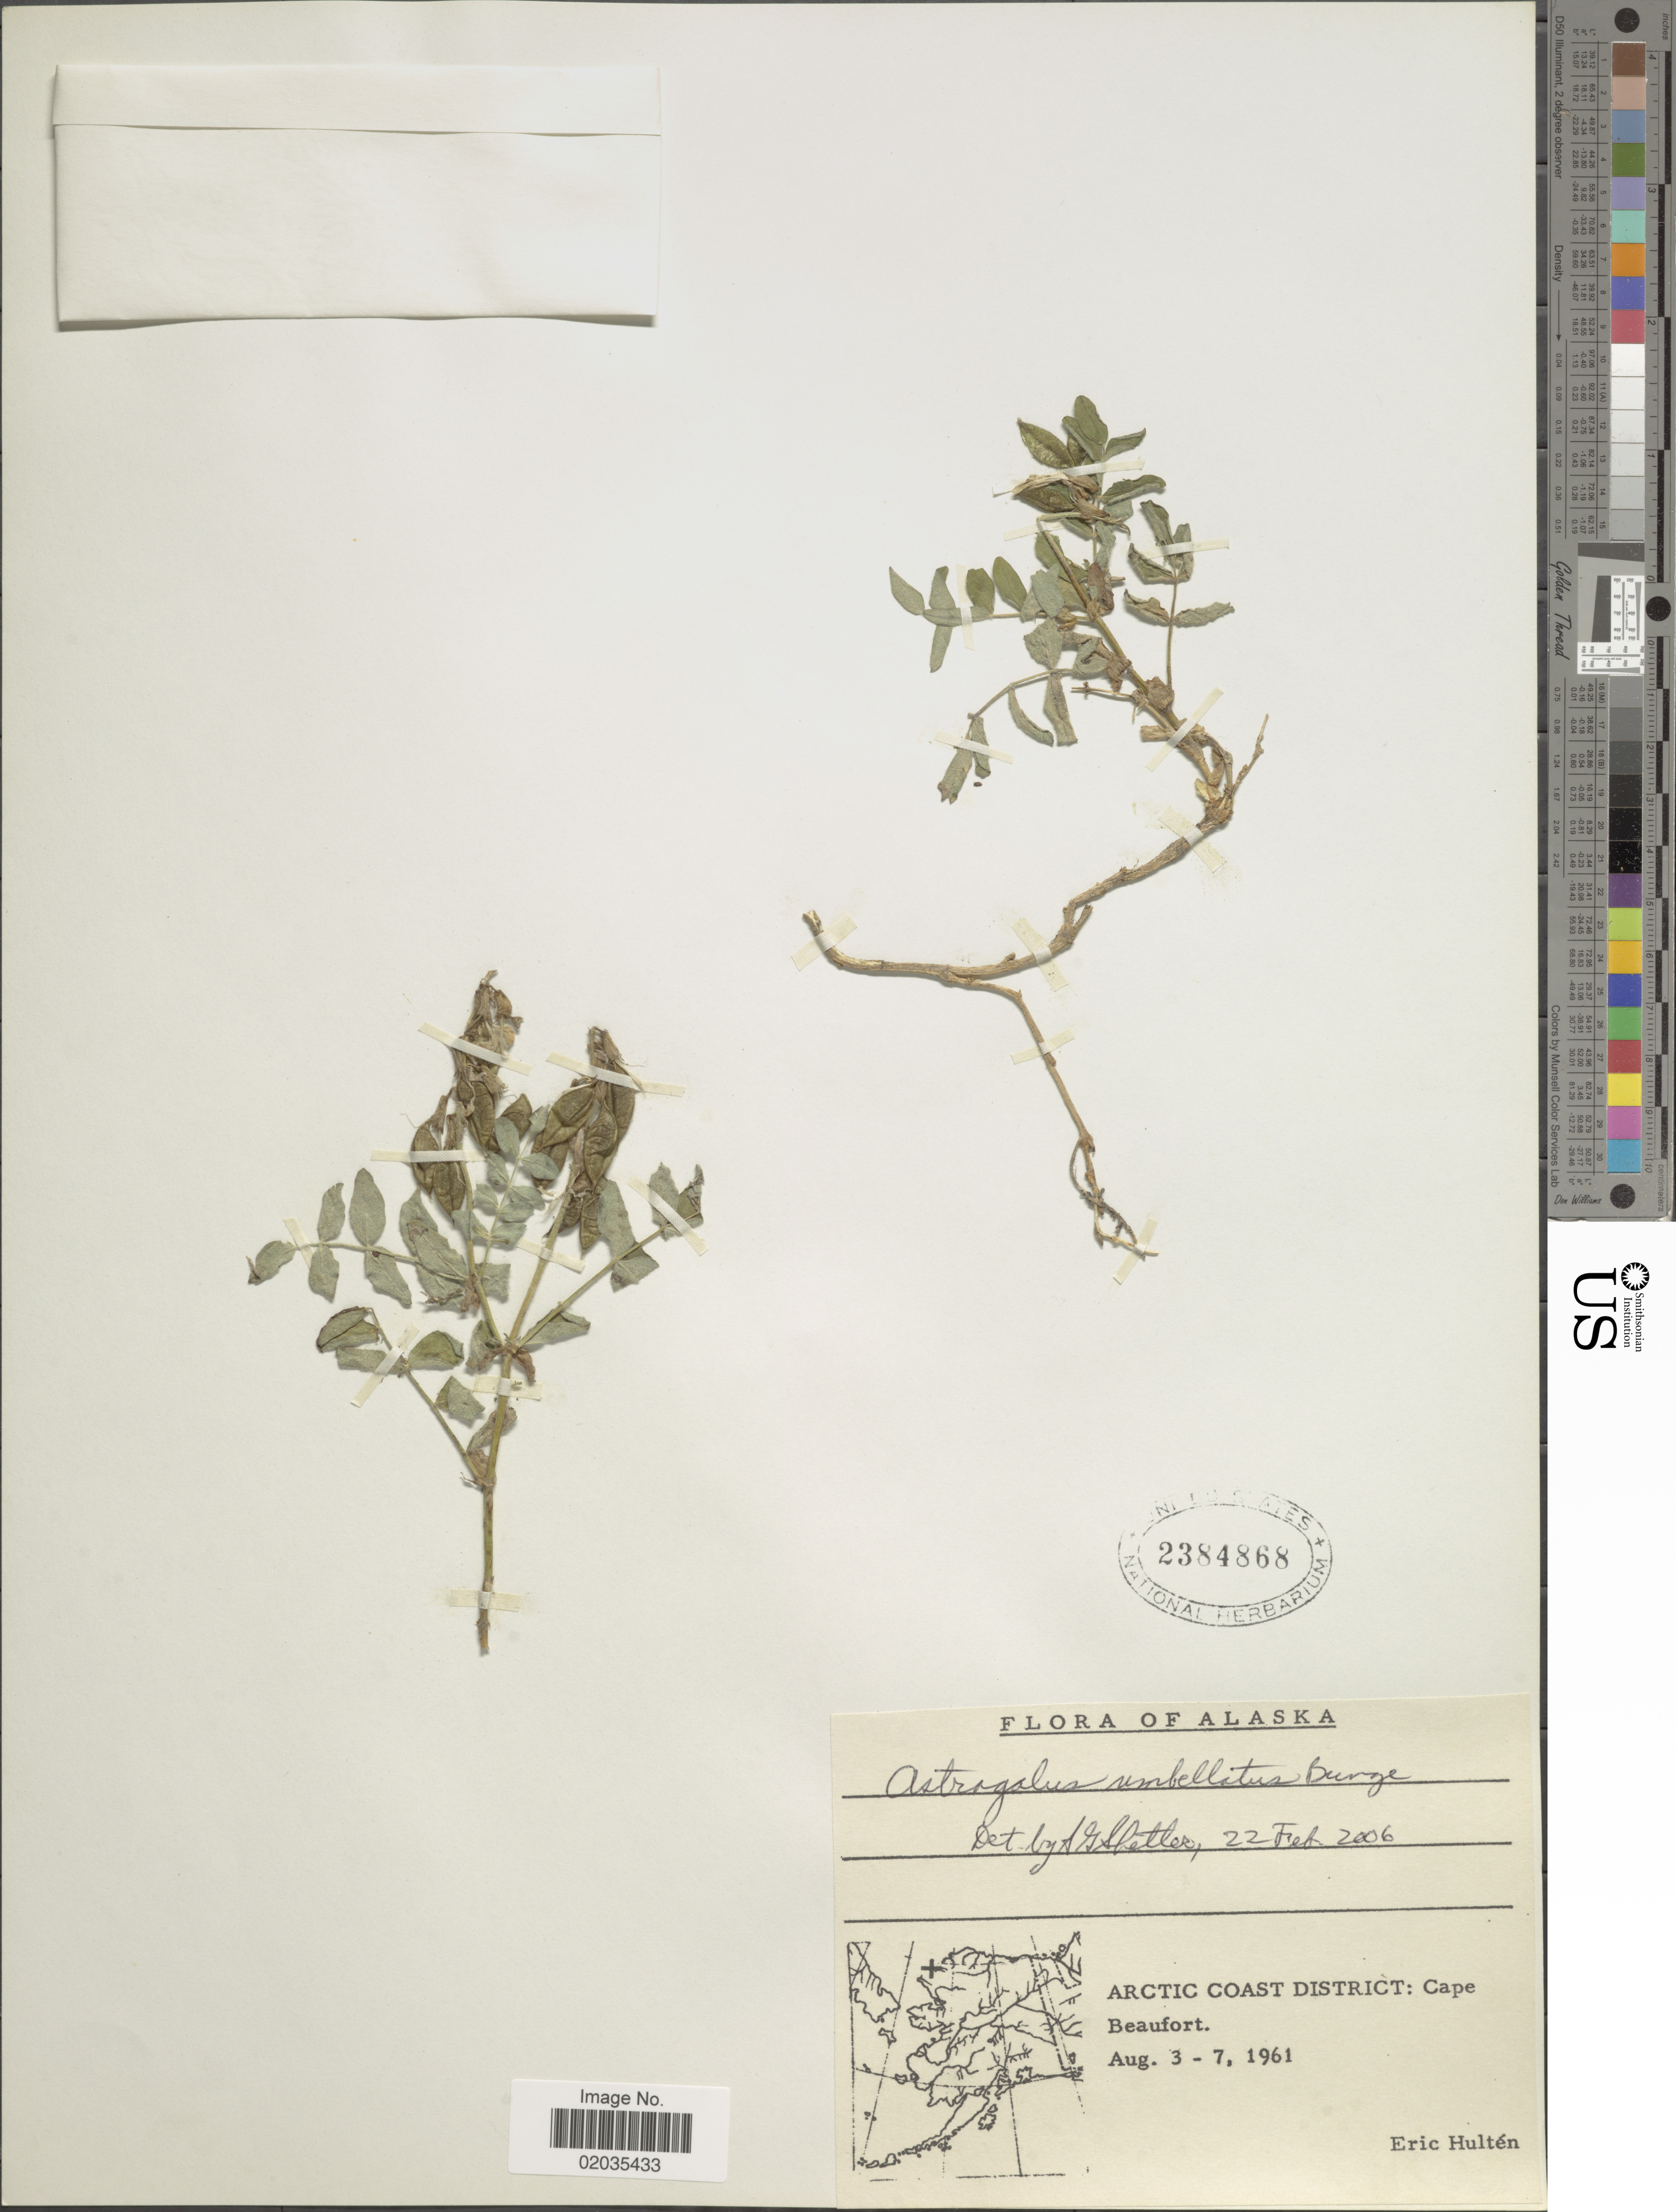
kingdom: Plantae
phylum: Tracheophyta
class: Magnoliopsida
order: Fabales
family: Fabaceae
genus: Astragalus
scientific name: Astragalus umbellatus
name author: Bunge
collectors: E. G. Hultén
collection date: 1961-08-03/1961-08-07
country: United States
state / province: Alaska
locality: Arctic Coast District: Cape Beaufort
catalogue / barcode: US 2384868